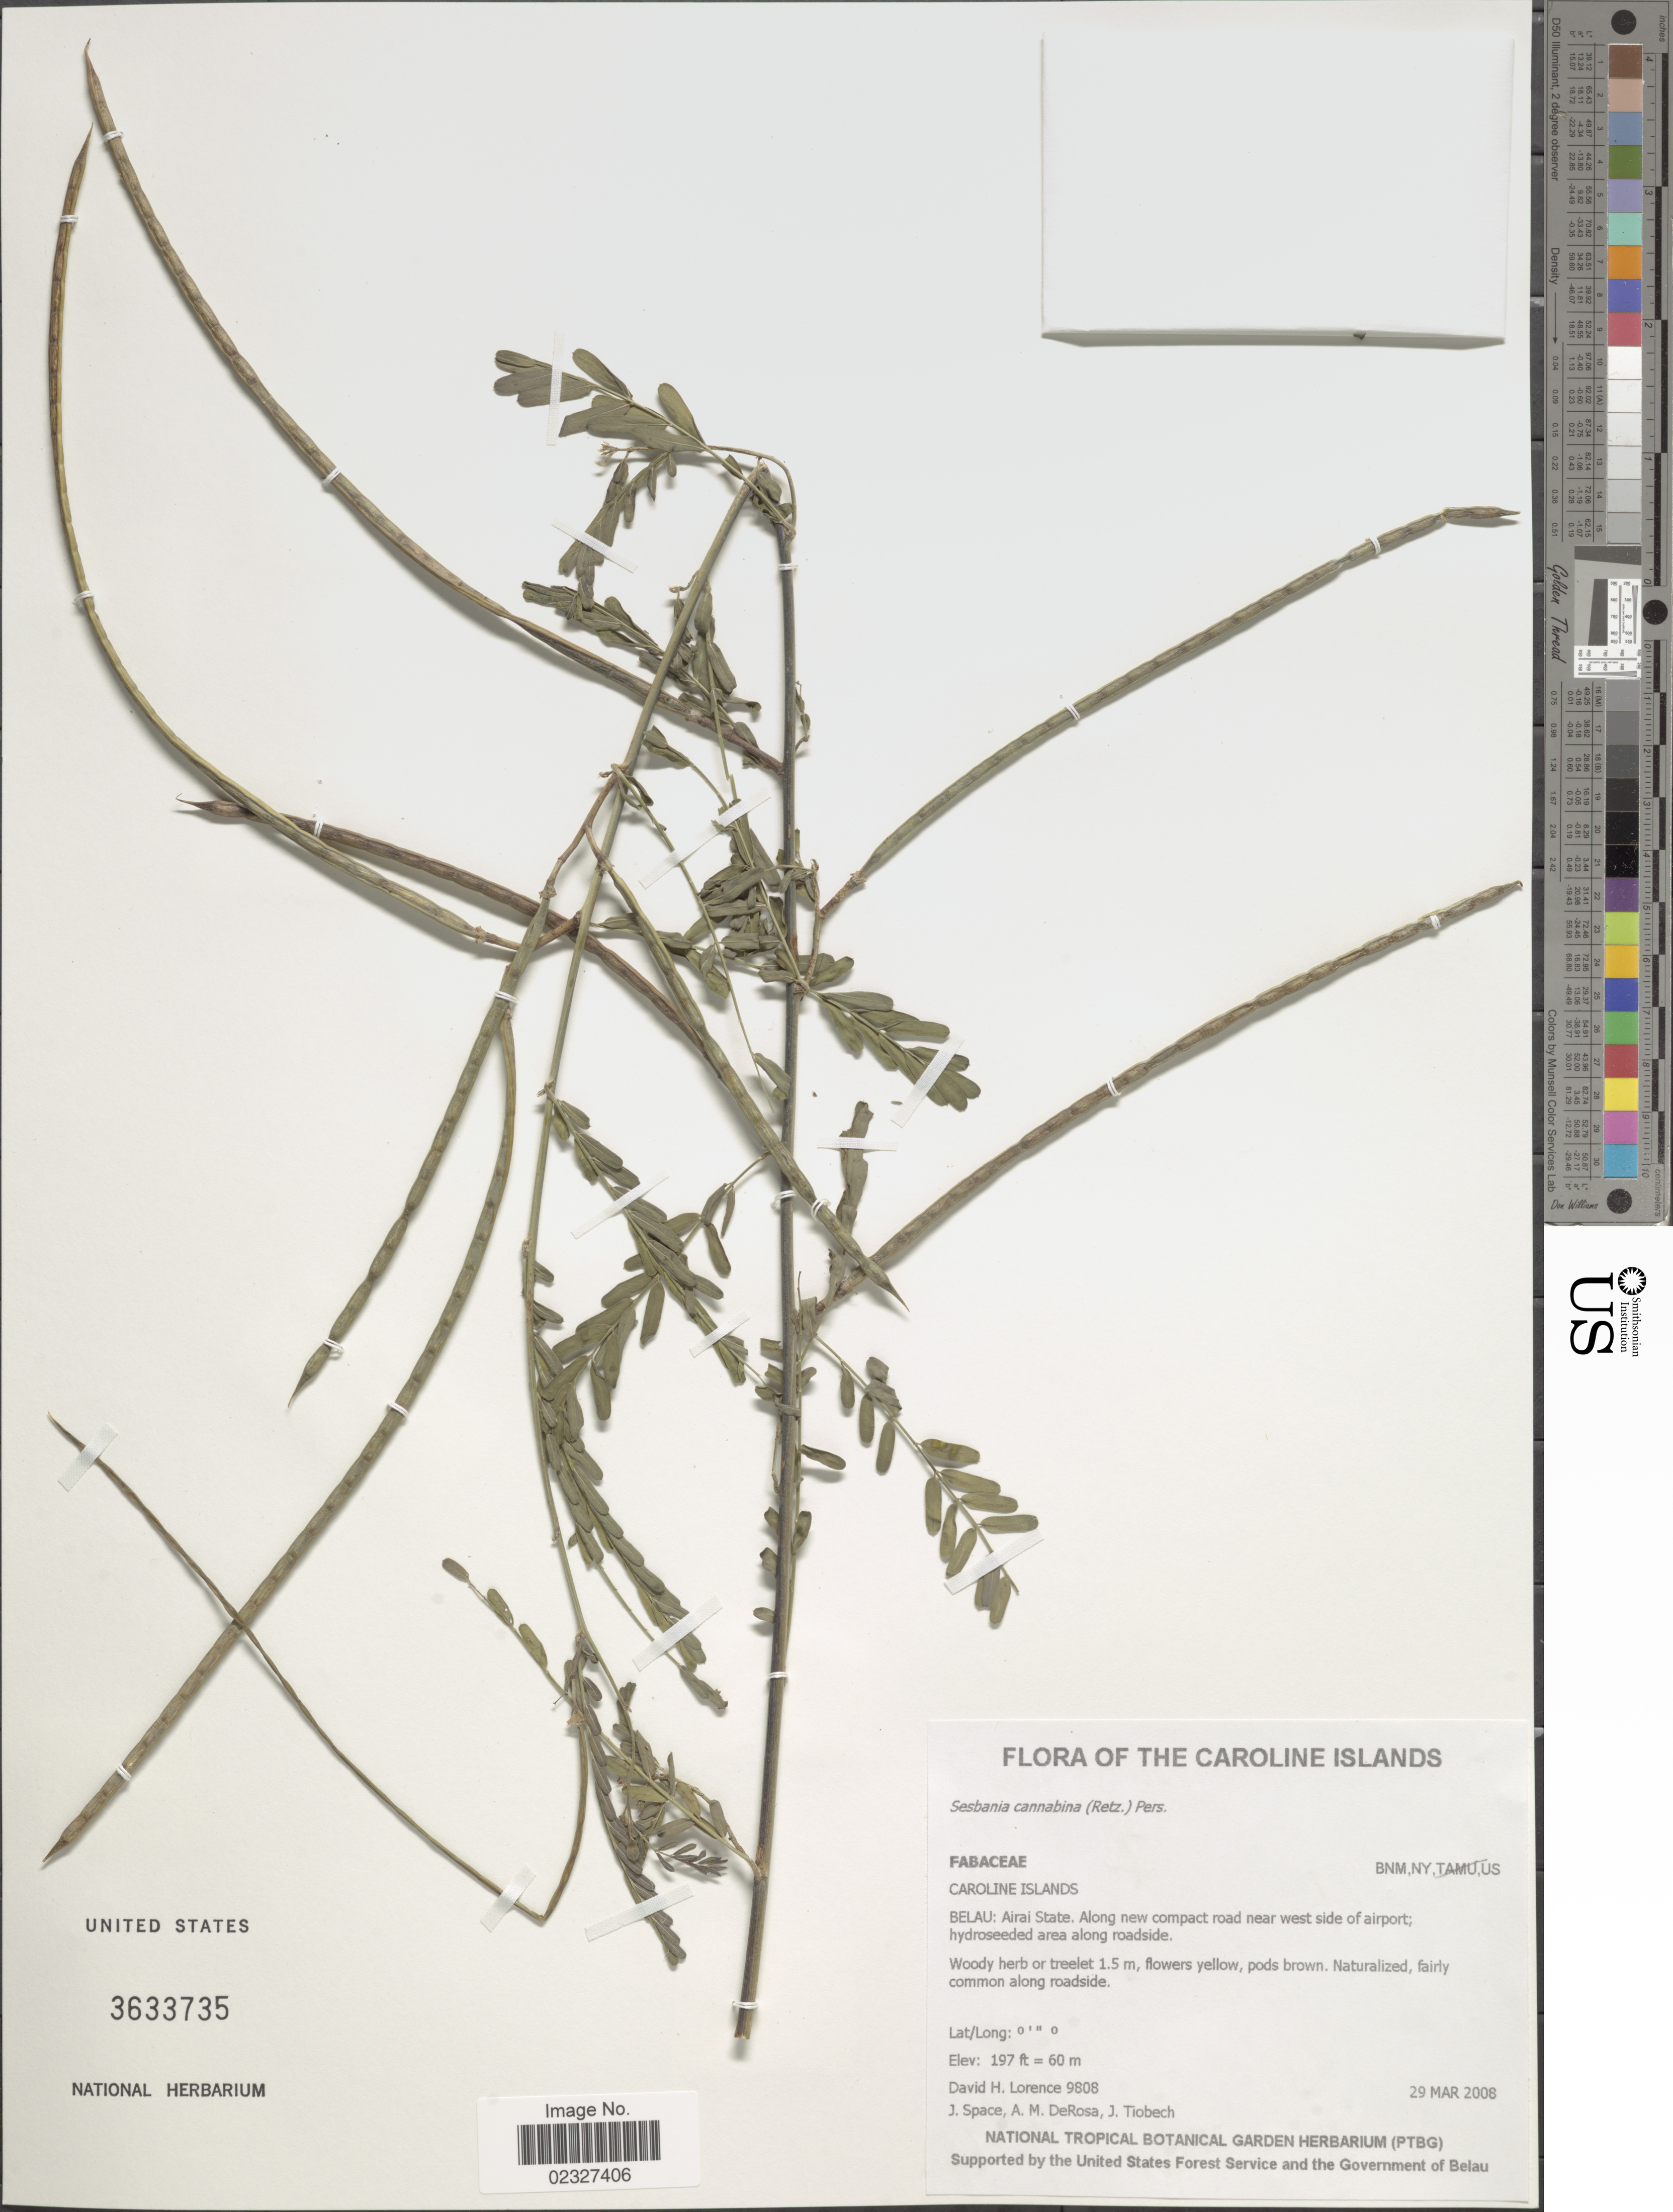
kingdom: Plantae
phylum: Tracheophyta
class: Magnoliopsida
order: Fabales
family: Fabaceae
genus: Sesbania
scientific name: Sesbania cannabina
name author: (Retz.) Poir.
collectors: D. Lorence, J. Space, A. DeRosa & J. Tiobech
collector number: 9808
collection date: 2008-03-29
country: Palau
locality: Caroline Islands, Airai State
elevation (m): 60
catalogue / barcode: US 3633735